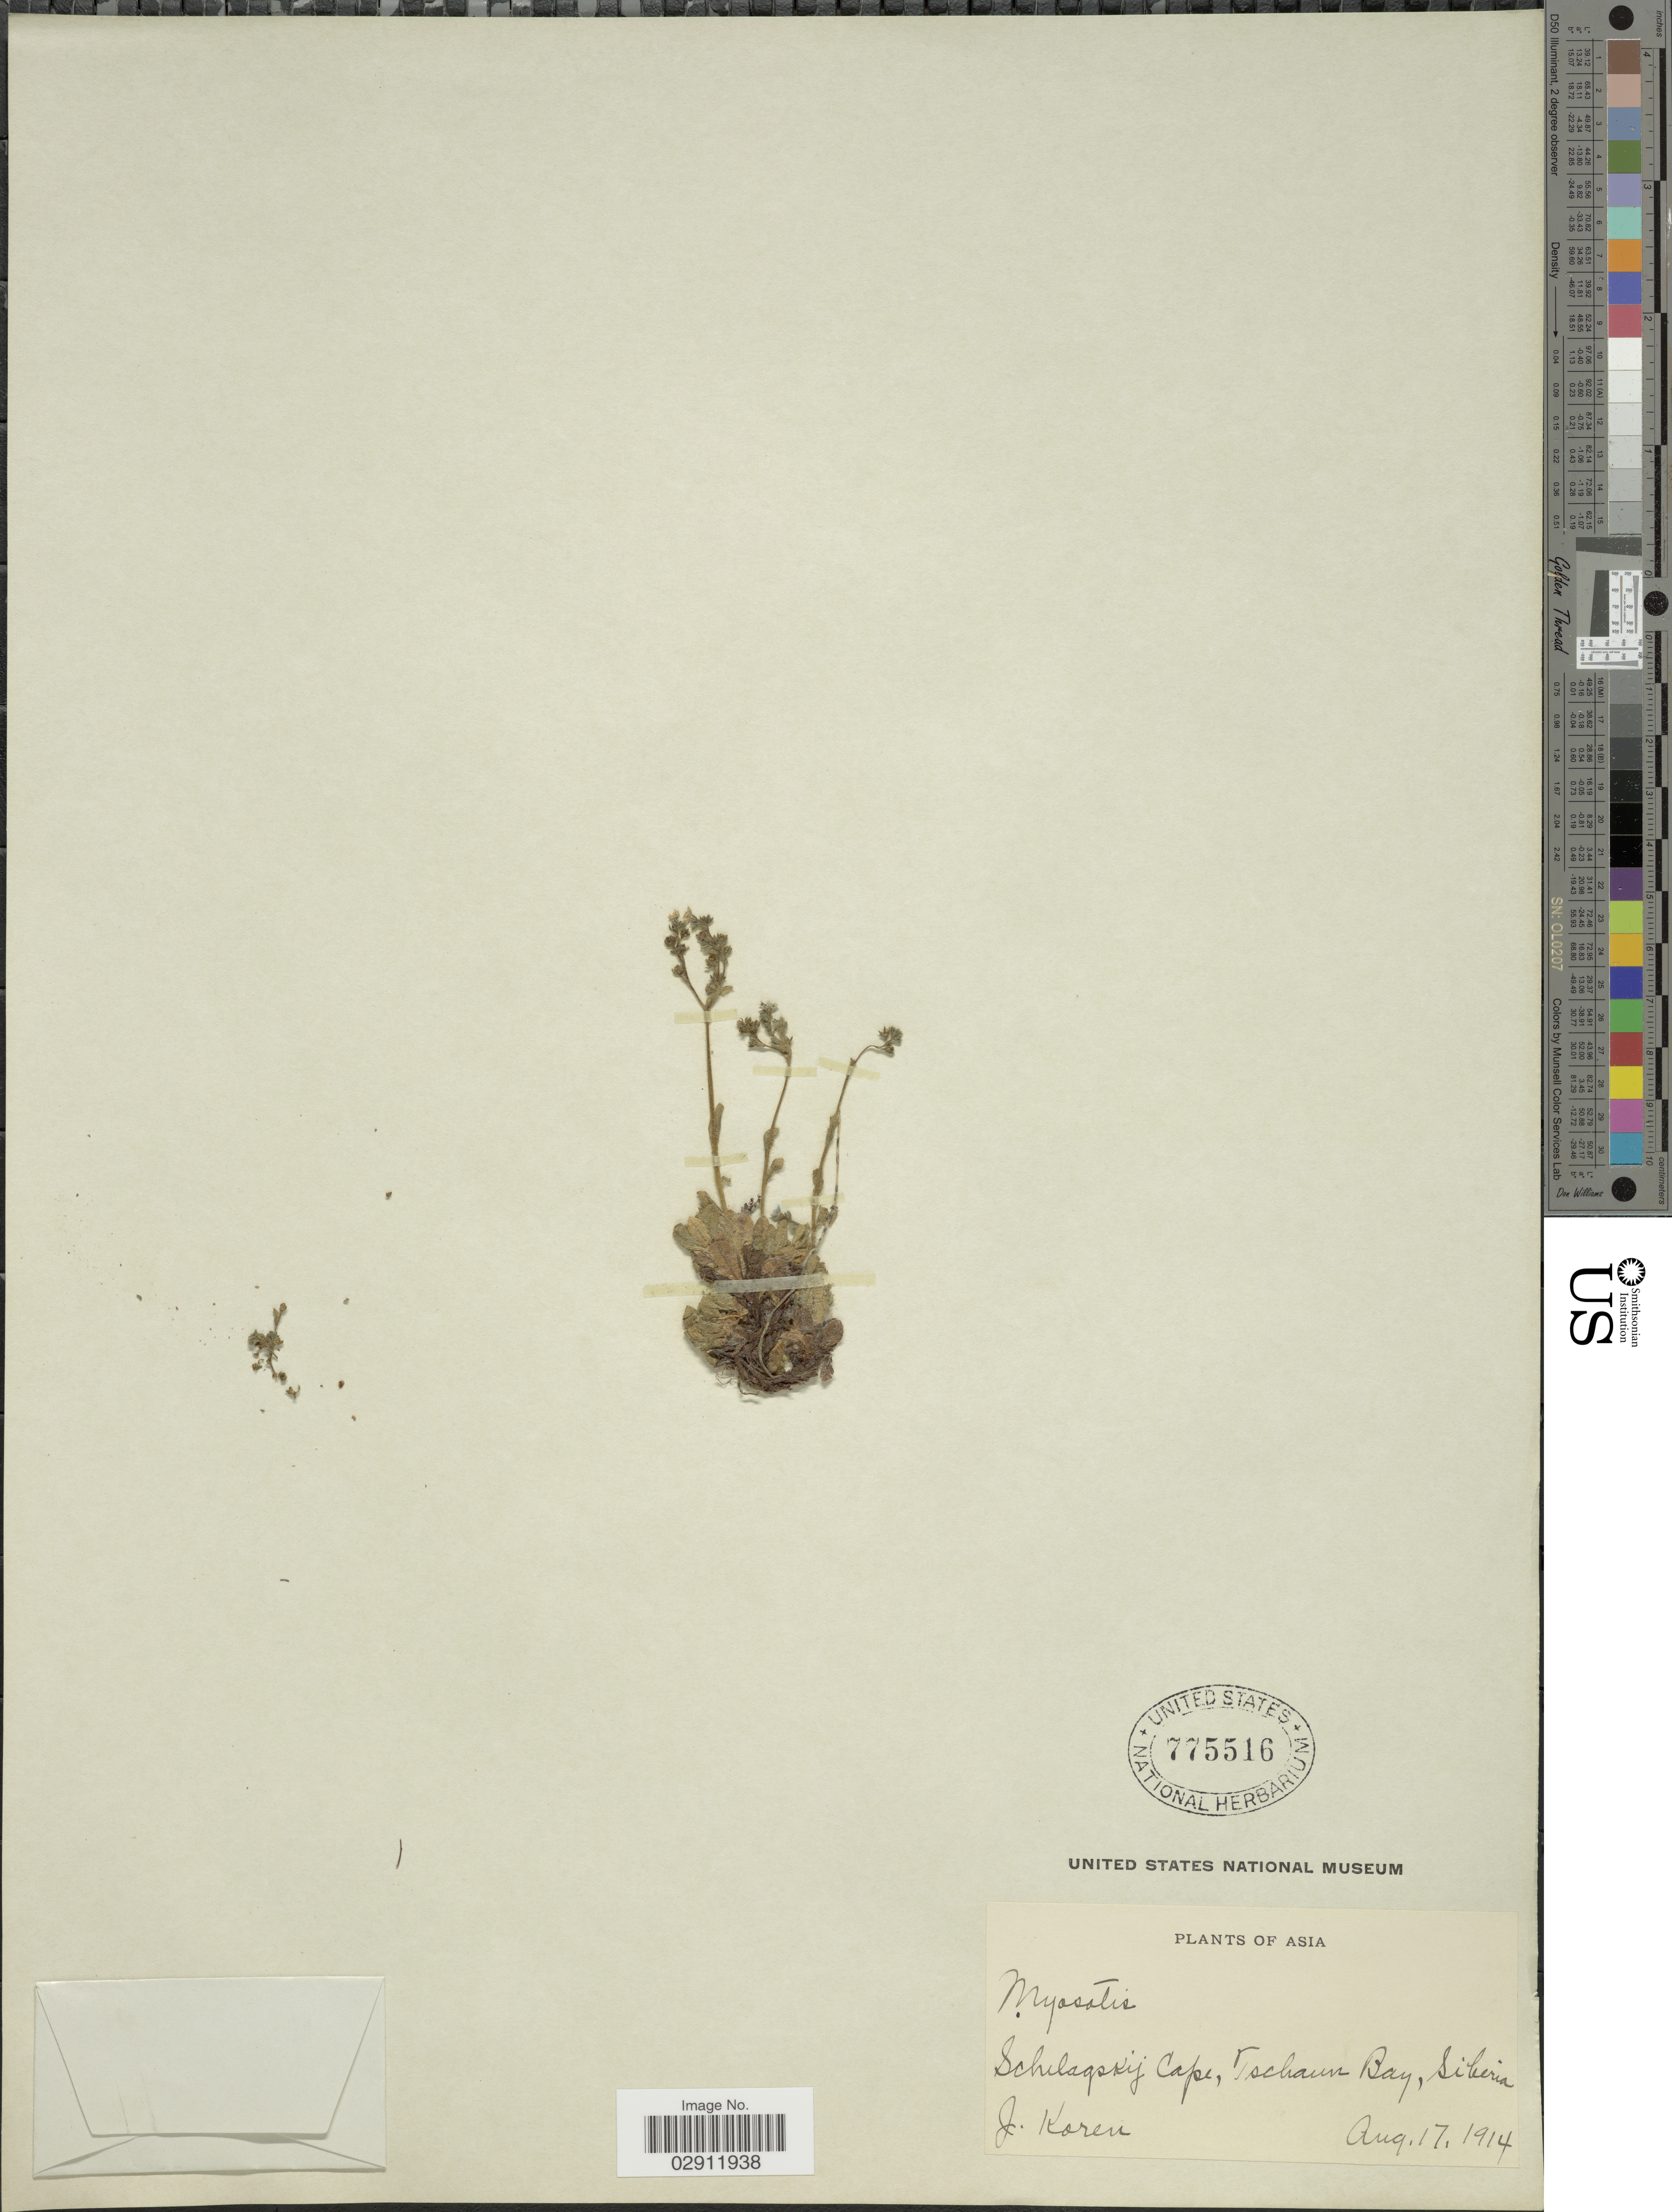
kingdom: Plantae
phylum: Tracheophyta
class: Magnoliopsida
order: Boraginales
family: Boraginaceae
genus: Myosotis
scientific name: Myosotis sp.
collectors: J. Koren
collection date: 1914-08-17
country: Russian Federation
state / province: Irkutsk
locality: Asia. Schilagskij Cape, Tschaun Bay, Siberia.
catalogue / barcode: US 775516